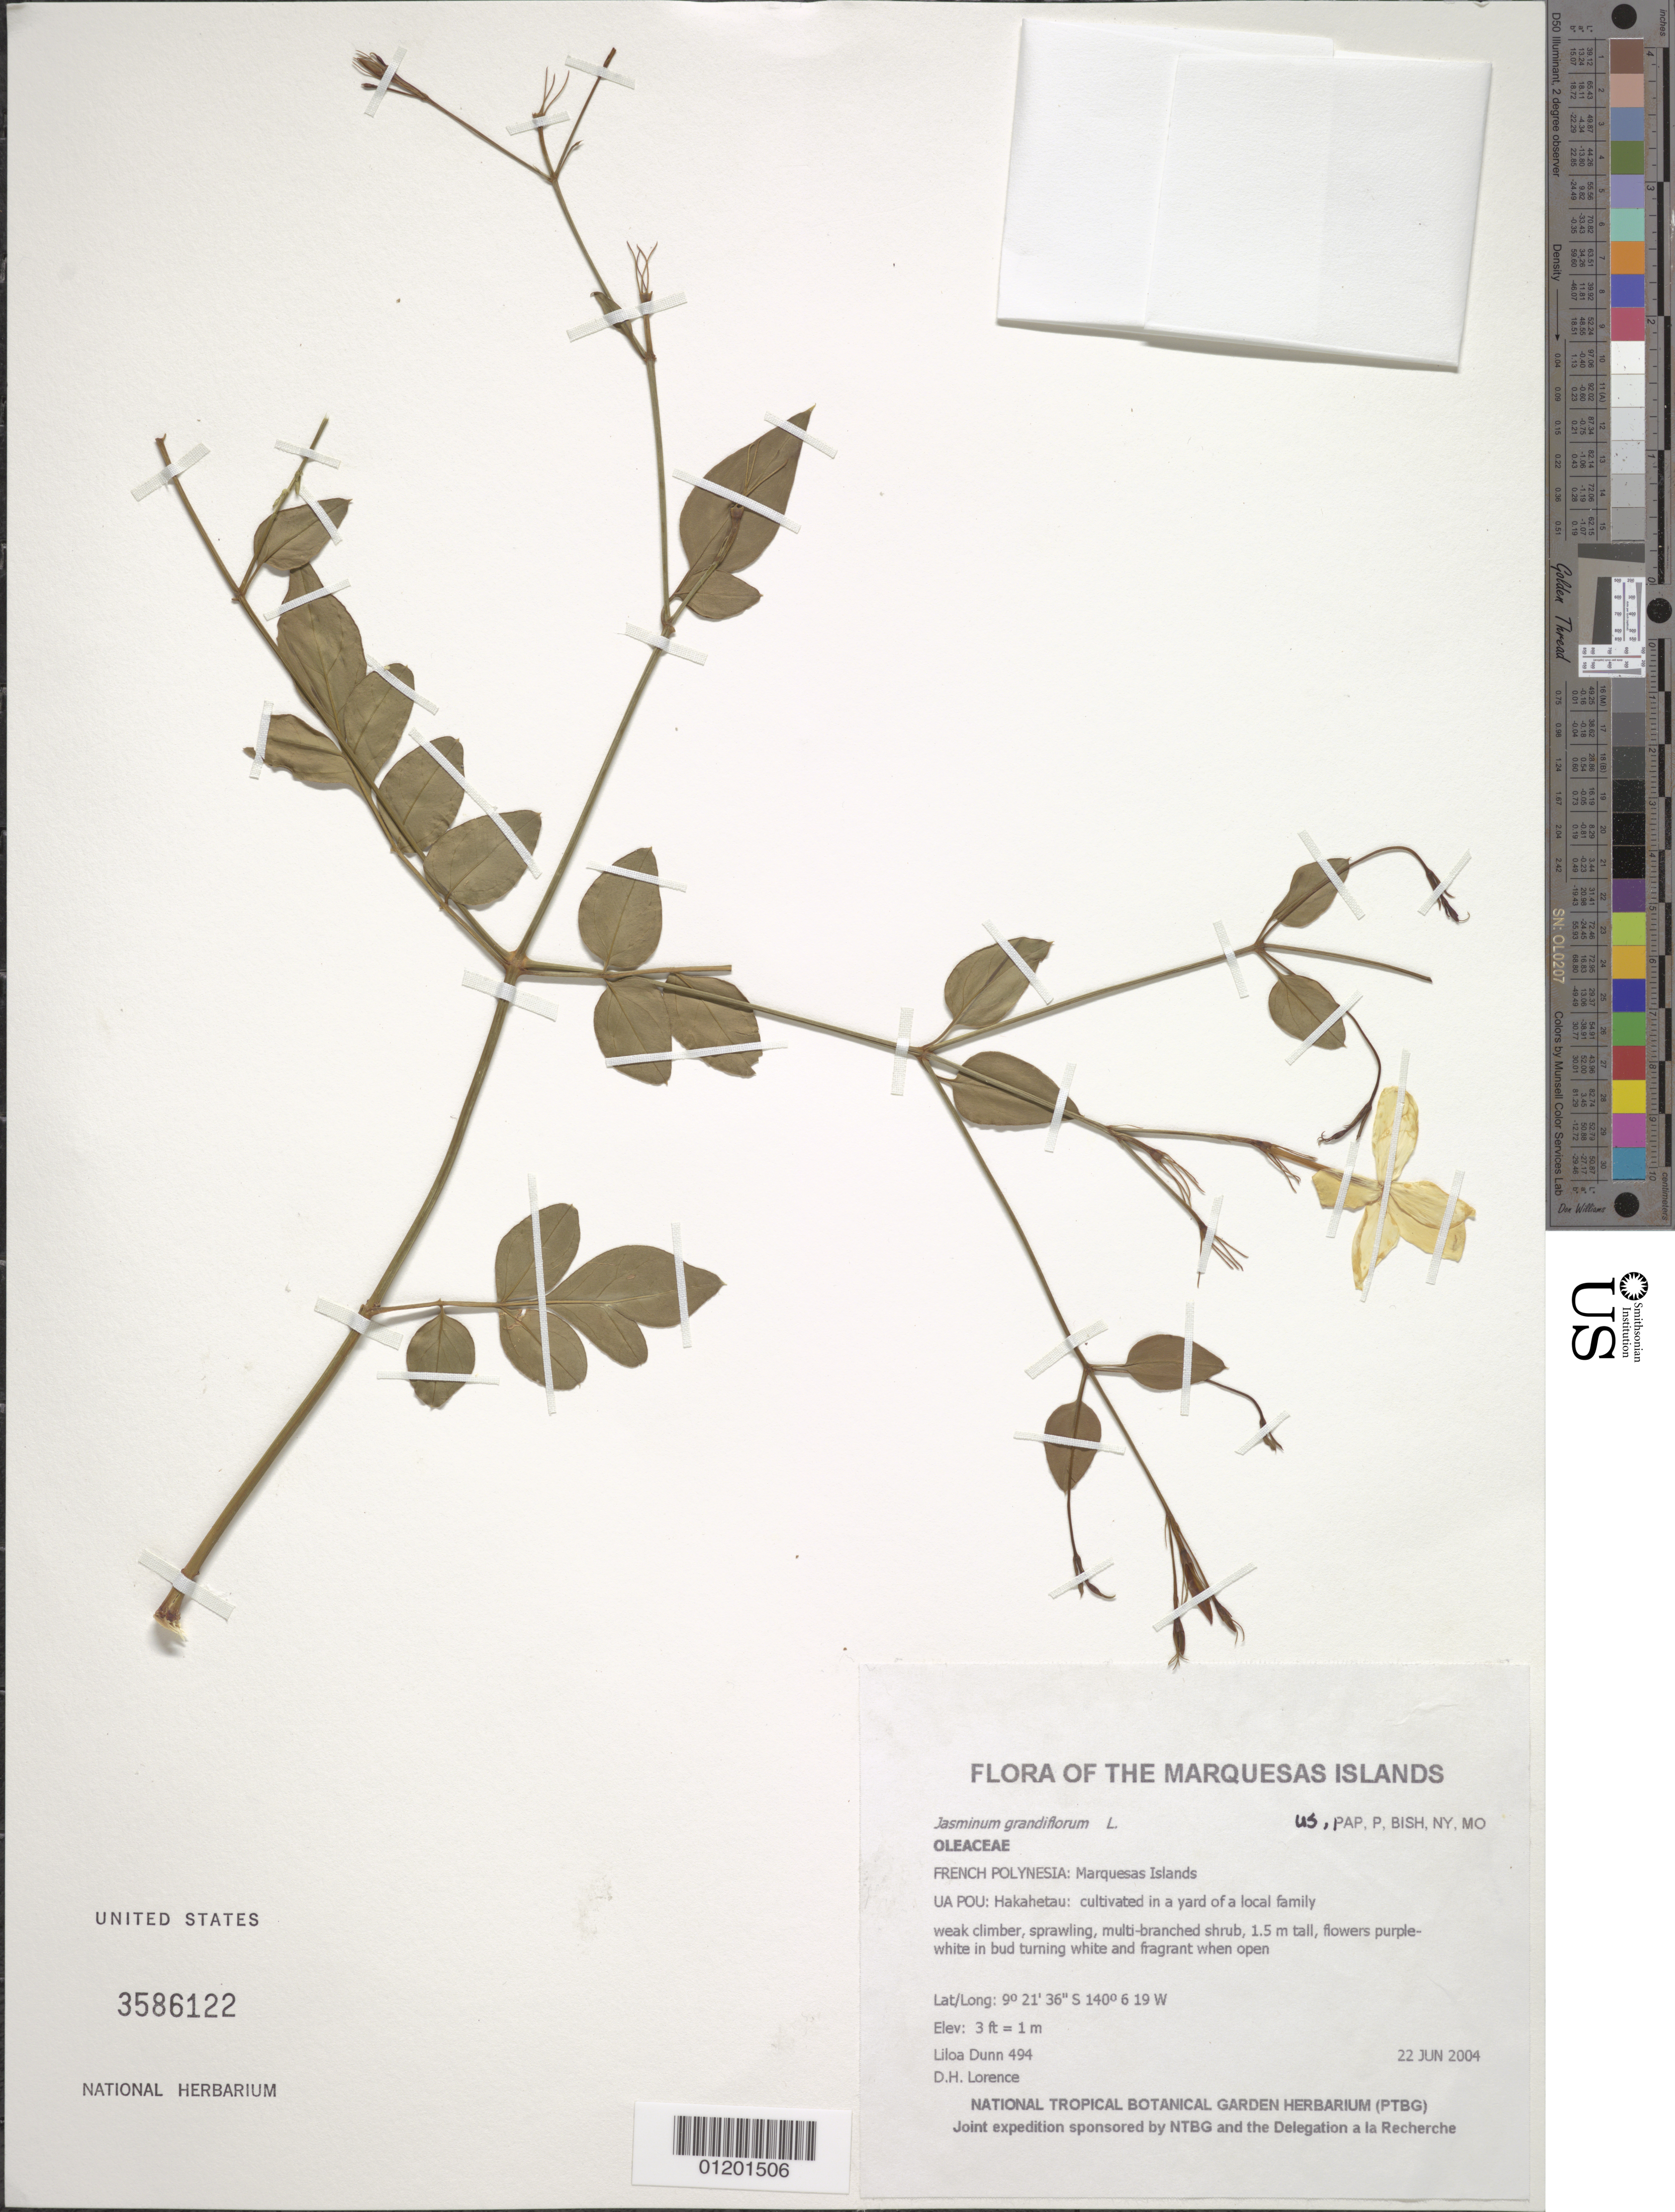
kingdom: Plantae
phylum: Tracheophyta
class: Magnoliopsida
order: Lamiales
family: Oleaceae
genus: Jasminum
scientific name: Jasminum grandiflorum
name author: L.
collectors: L. Dunn & D. Lorence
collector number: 494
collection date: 2004-06-22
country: French Polynesia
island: Ua Pou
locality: Hakahetau: cultivated in a yard of a local family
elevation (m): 1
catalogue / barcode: US 3586122